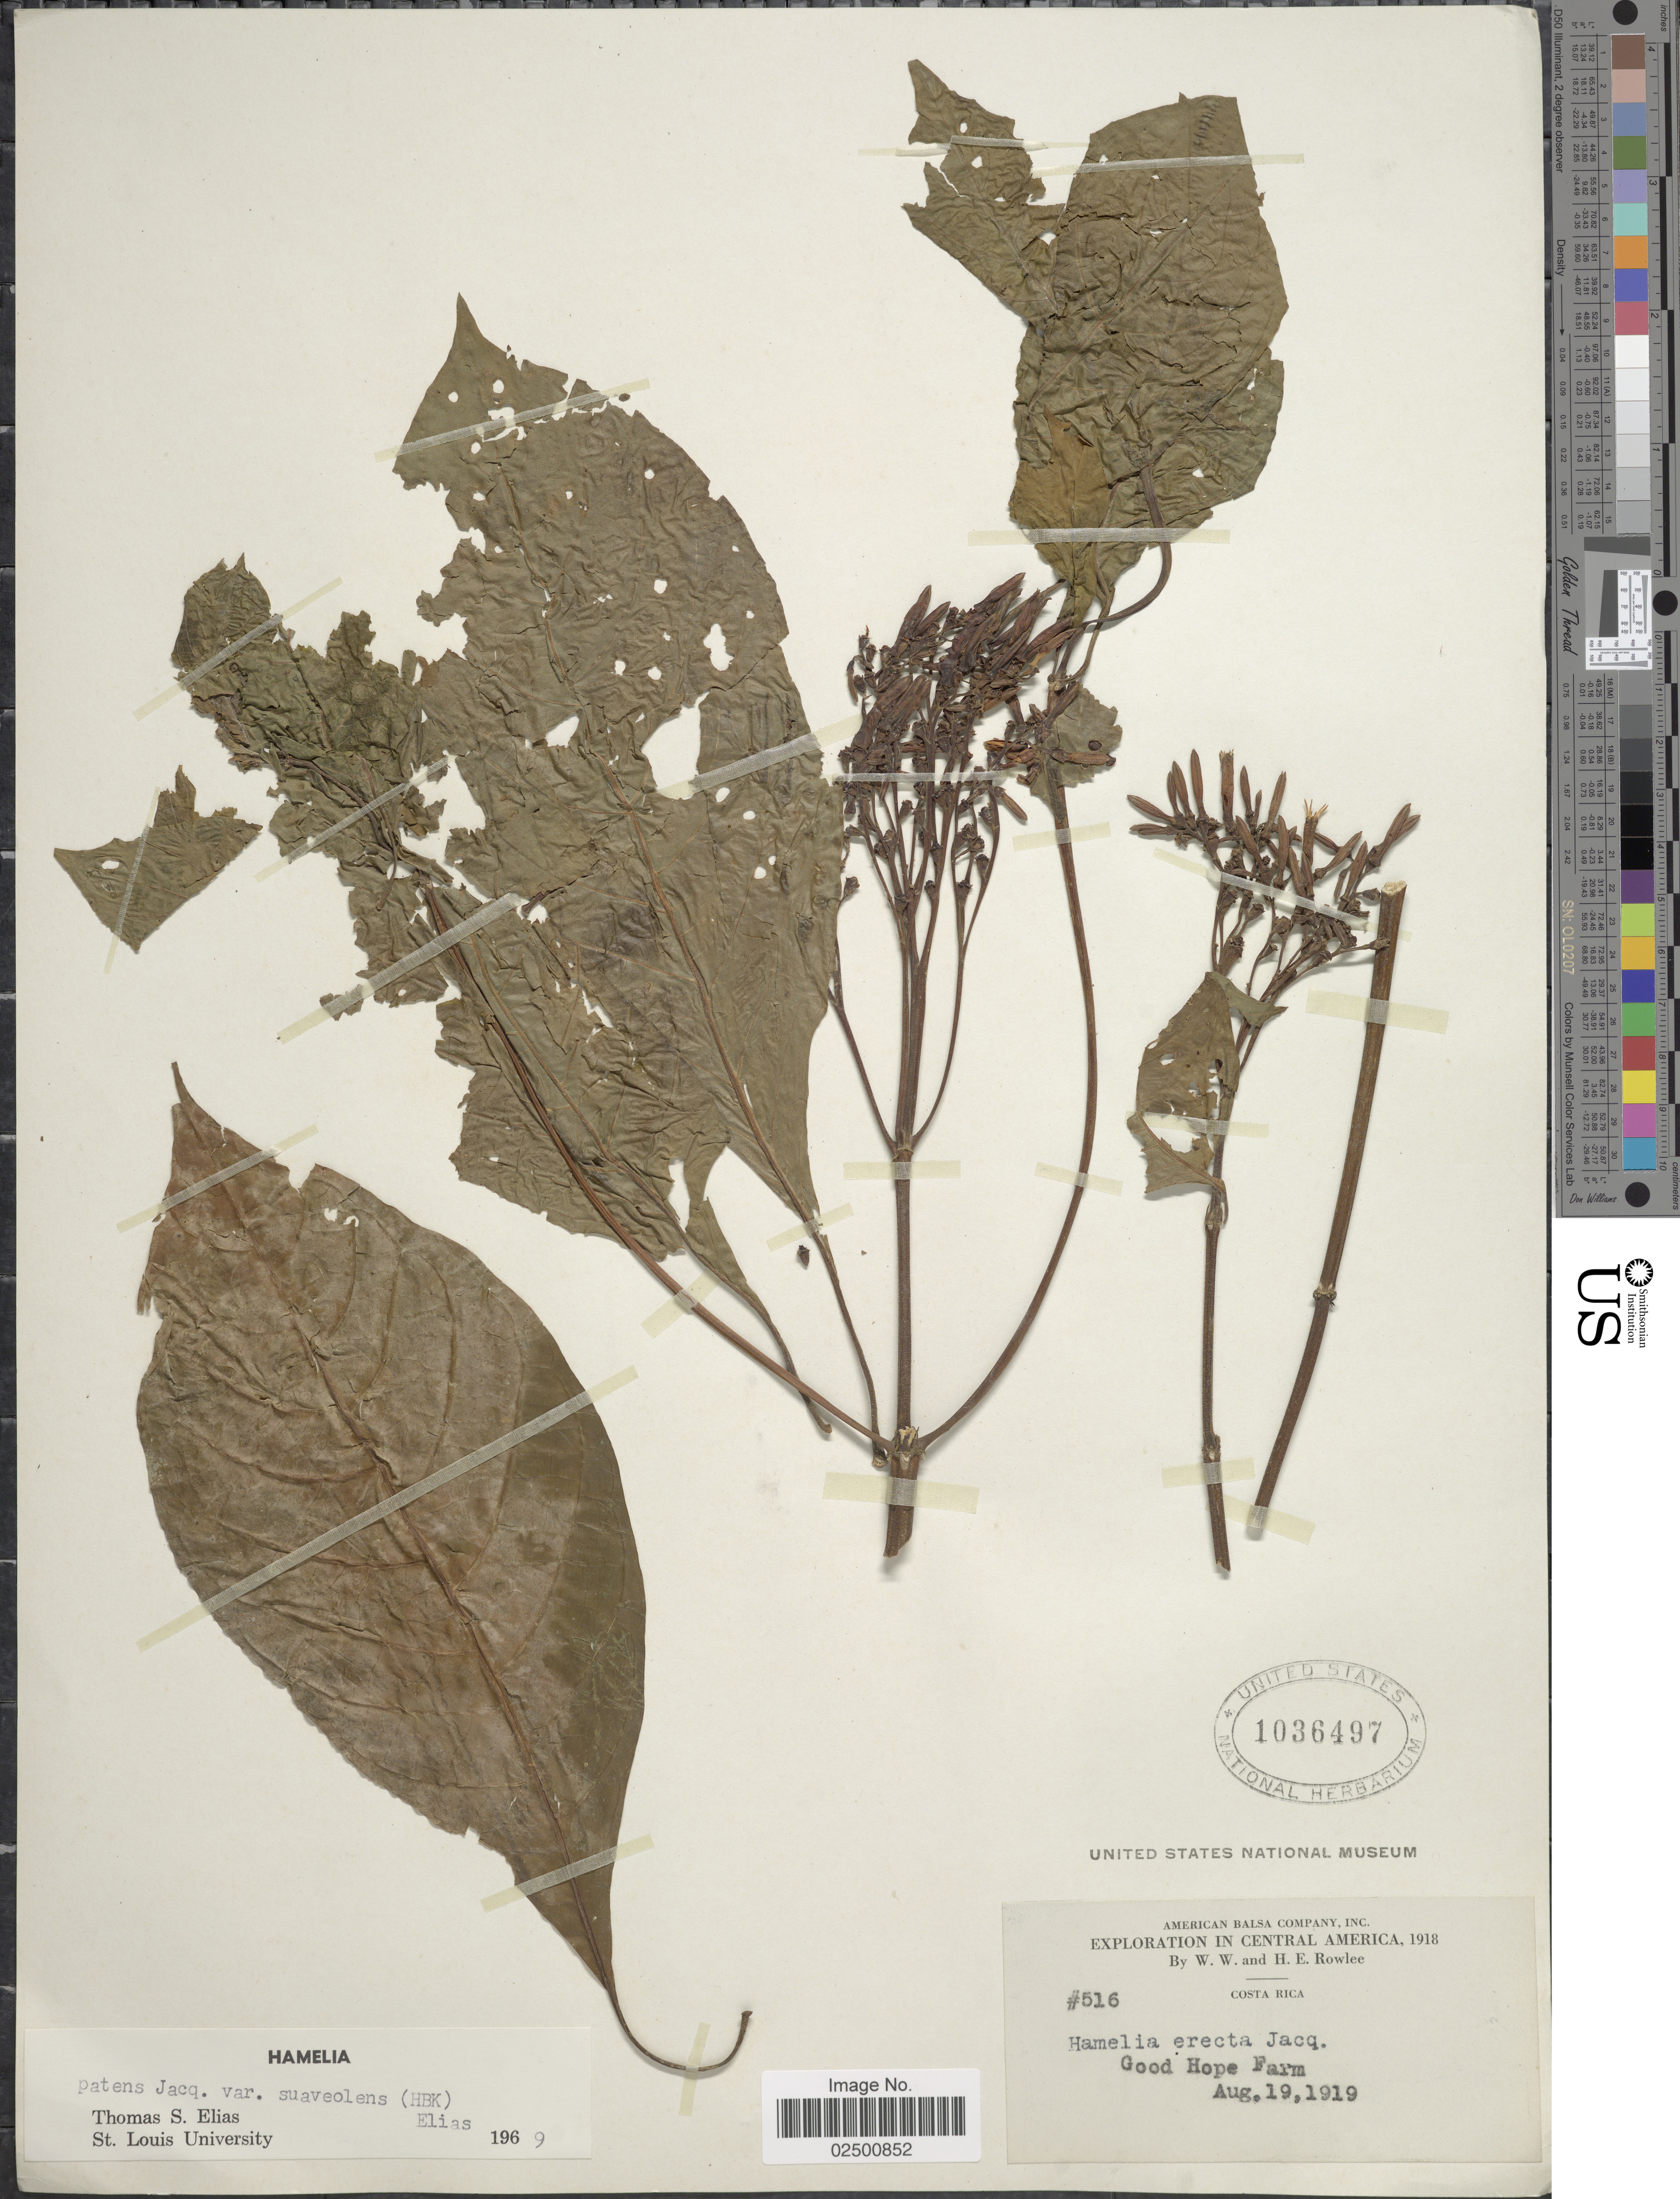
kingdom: Plantae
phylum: Tracheophyta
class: Magnoliopsida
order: Gentianales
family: Rubiaceae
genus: Hamelia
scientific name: Hamelia patens var. suaveolens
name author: (Kunth)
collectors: W. W. Rowlee & H. E. Rowlee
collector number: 516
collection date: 1919-08-19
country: Costa Rica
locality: Good Hope Farm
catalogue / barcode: US 1036497